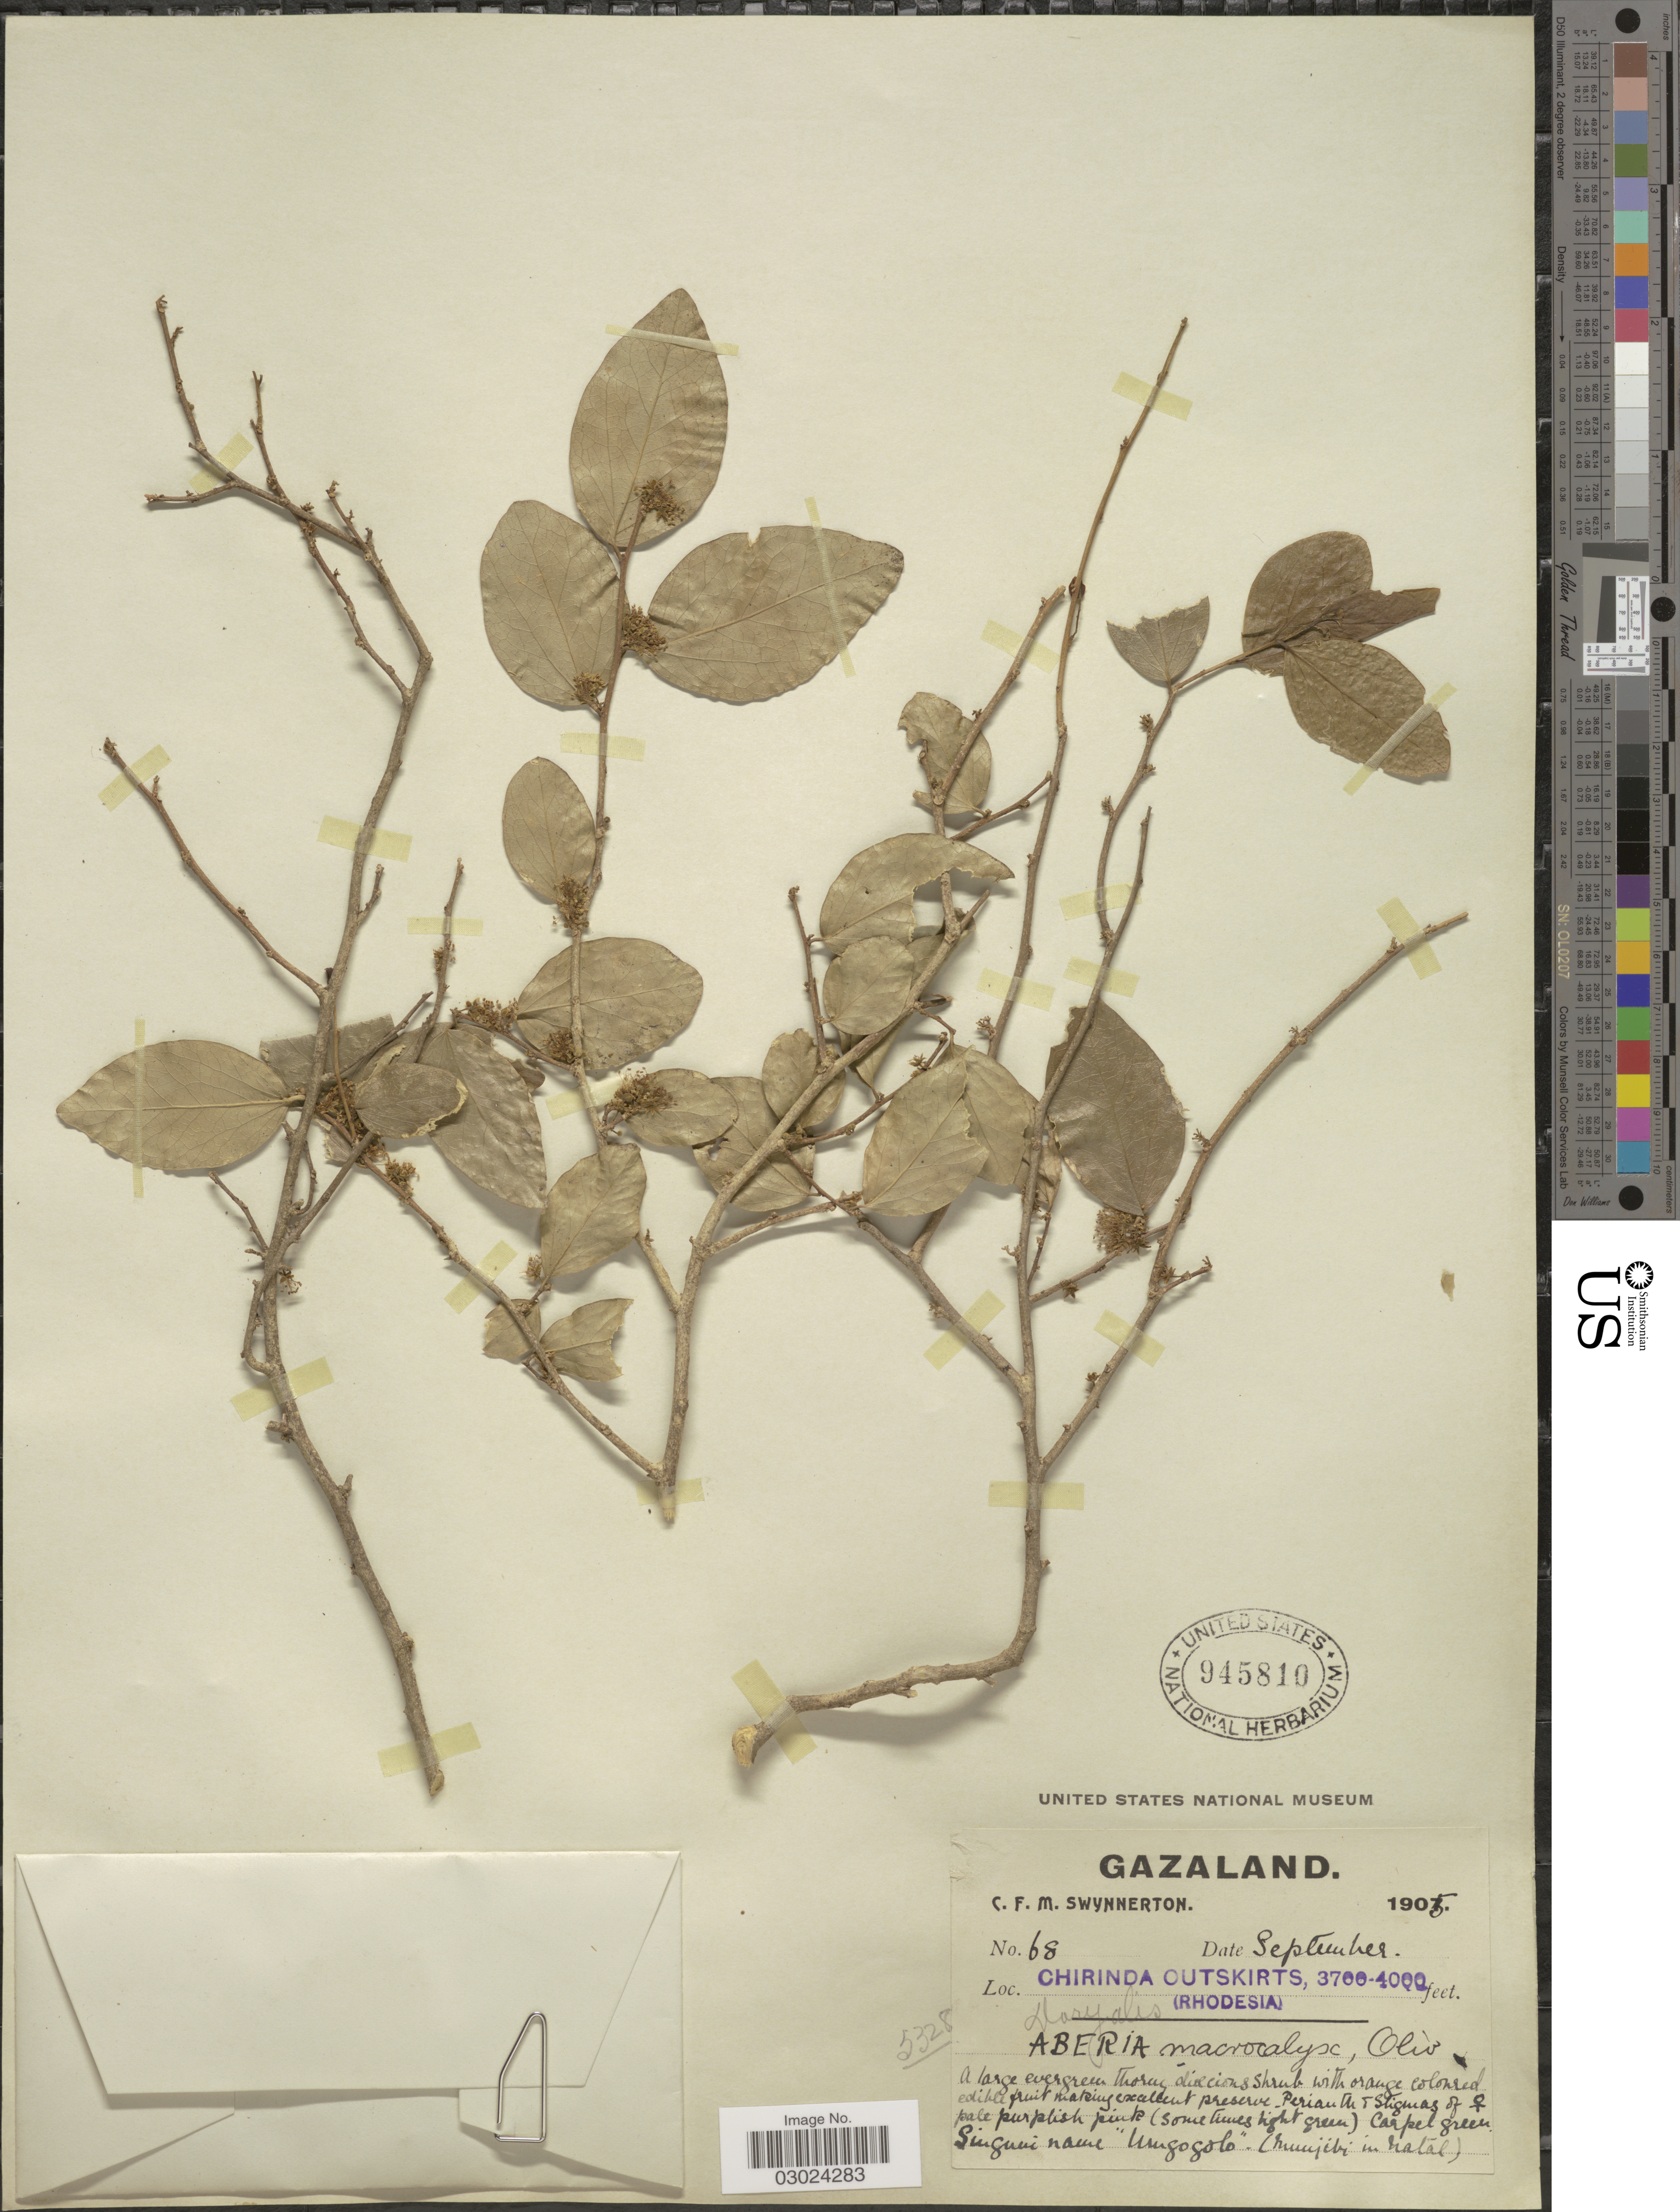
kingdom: Plantae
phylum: Tracheophyta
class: Magnoliopsida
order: Malpighiales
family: Salicaceae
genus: Dovyalis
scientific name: Dovyalis macrocalyx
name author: (Oliv.) Warb.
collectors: C. Swynnerton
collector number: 68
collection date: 1905-09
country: Zimbabwe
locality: Gazaland. Chirinda Outskirts.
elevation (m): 1128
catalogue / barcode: US 945810